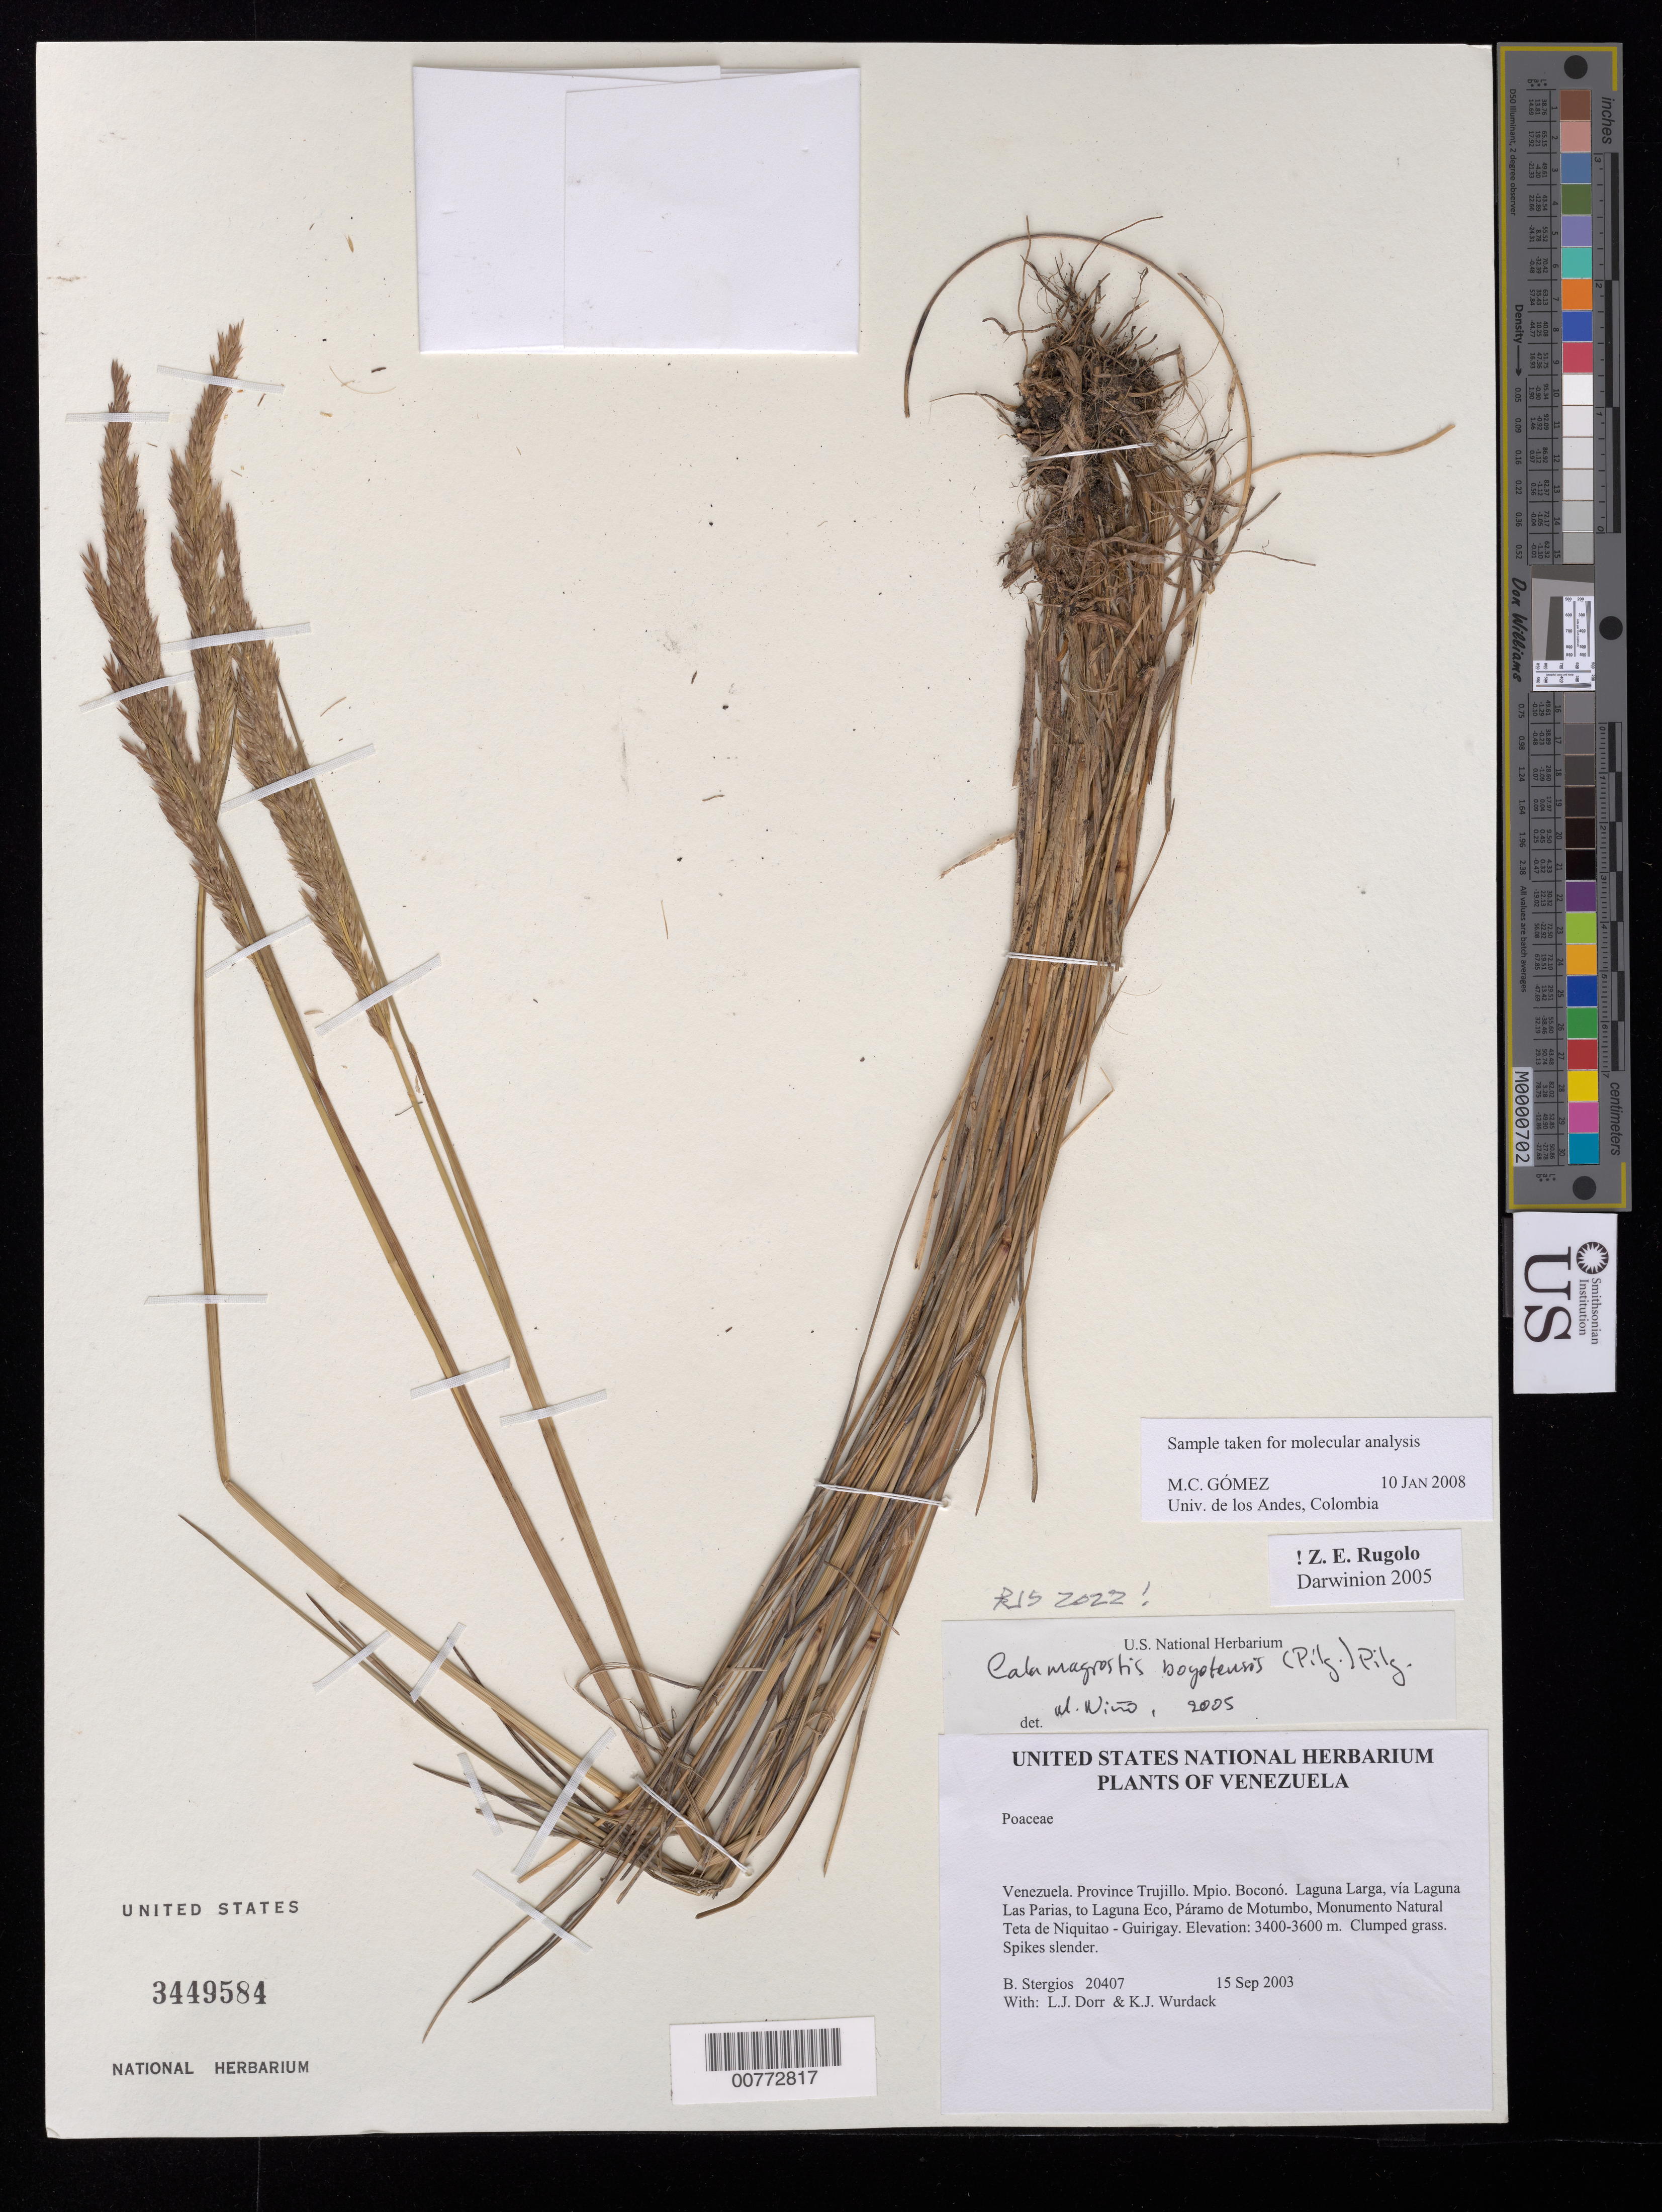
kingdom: Plantae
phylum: Tracheophyta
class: Liliopsida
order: Poales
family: Poaceae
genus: Calamagrostis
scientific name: Calamagrostis bogotensis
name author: (Pilg.) Pilg.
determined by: Soreng, Robert J., Research Associate (BOT), Smithsonian Institution - National Museum of Natural History (UNITED STATES)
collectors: B. G. Stergios, L. J. Dorr & K. Wurdack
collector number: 20407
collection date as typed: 15 Sep 2003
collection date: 2003-09-15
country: Venezuela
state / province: Trujillo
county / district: Boconó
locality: Laguna Larga, vía Laguna Las Parias, to Laguna Eco, Páramo de Motumbo, Monumento Natural Teta de Niquitao - Guirigay.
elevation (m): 3400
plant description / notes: K, MO, PORT, SI, US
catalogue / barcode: US 3449584